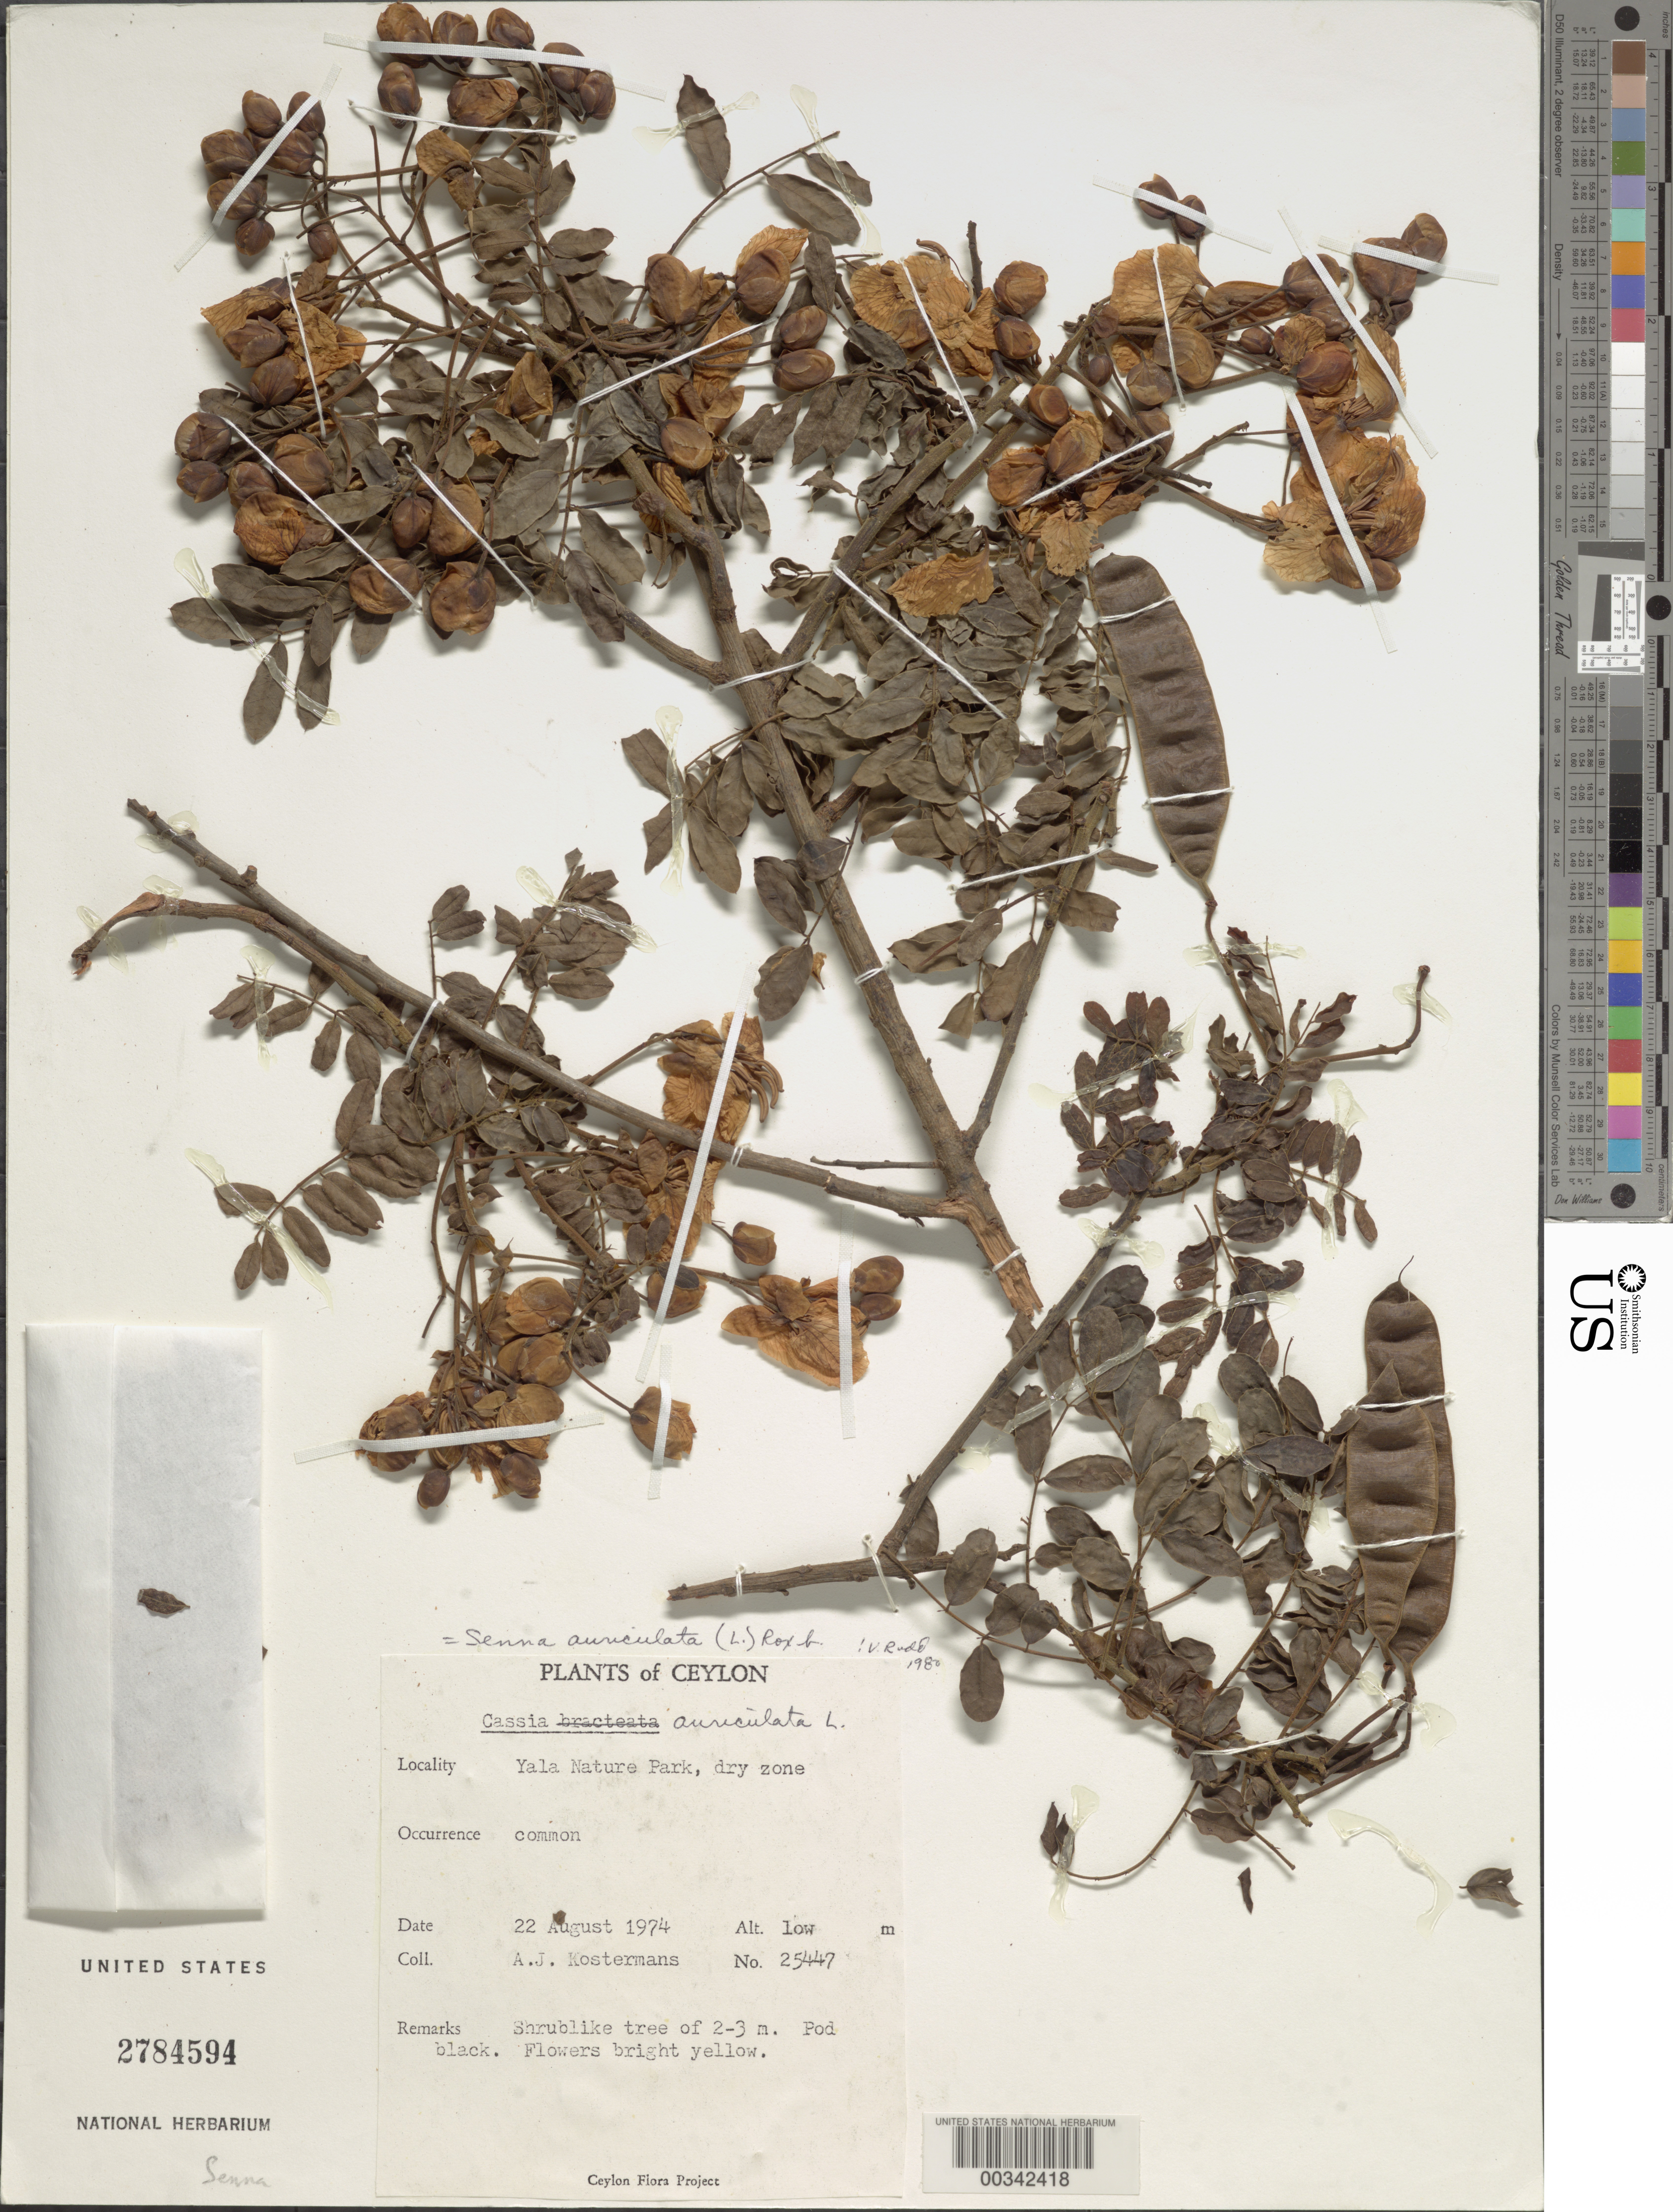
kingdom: Plantae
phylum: Tracheophyta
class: Magnoliopsida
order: Fabales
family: Fabaceae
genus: Senna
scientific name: Senna auriculata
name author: (L.) Roxb.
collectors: A. J. G. Kostermans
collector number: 25447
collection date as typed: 22 Aug 1974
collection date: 1974-08-22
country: Sri Lanka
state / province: Southern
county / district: Hambantota Dist.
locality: Yala nature park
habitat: Dry zone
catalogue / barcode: US 2784594